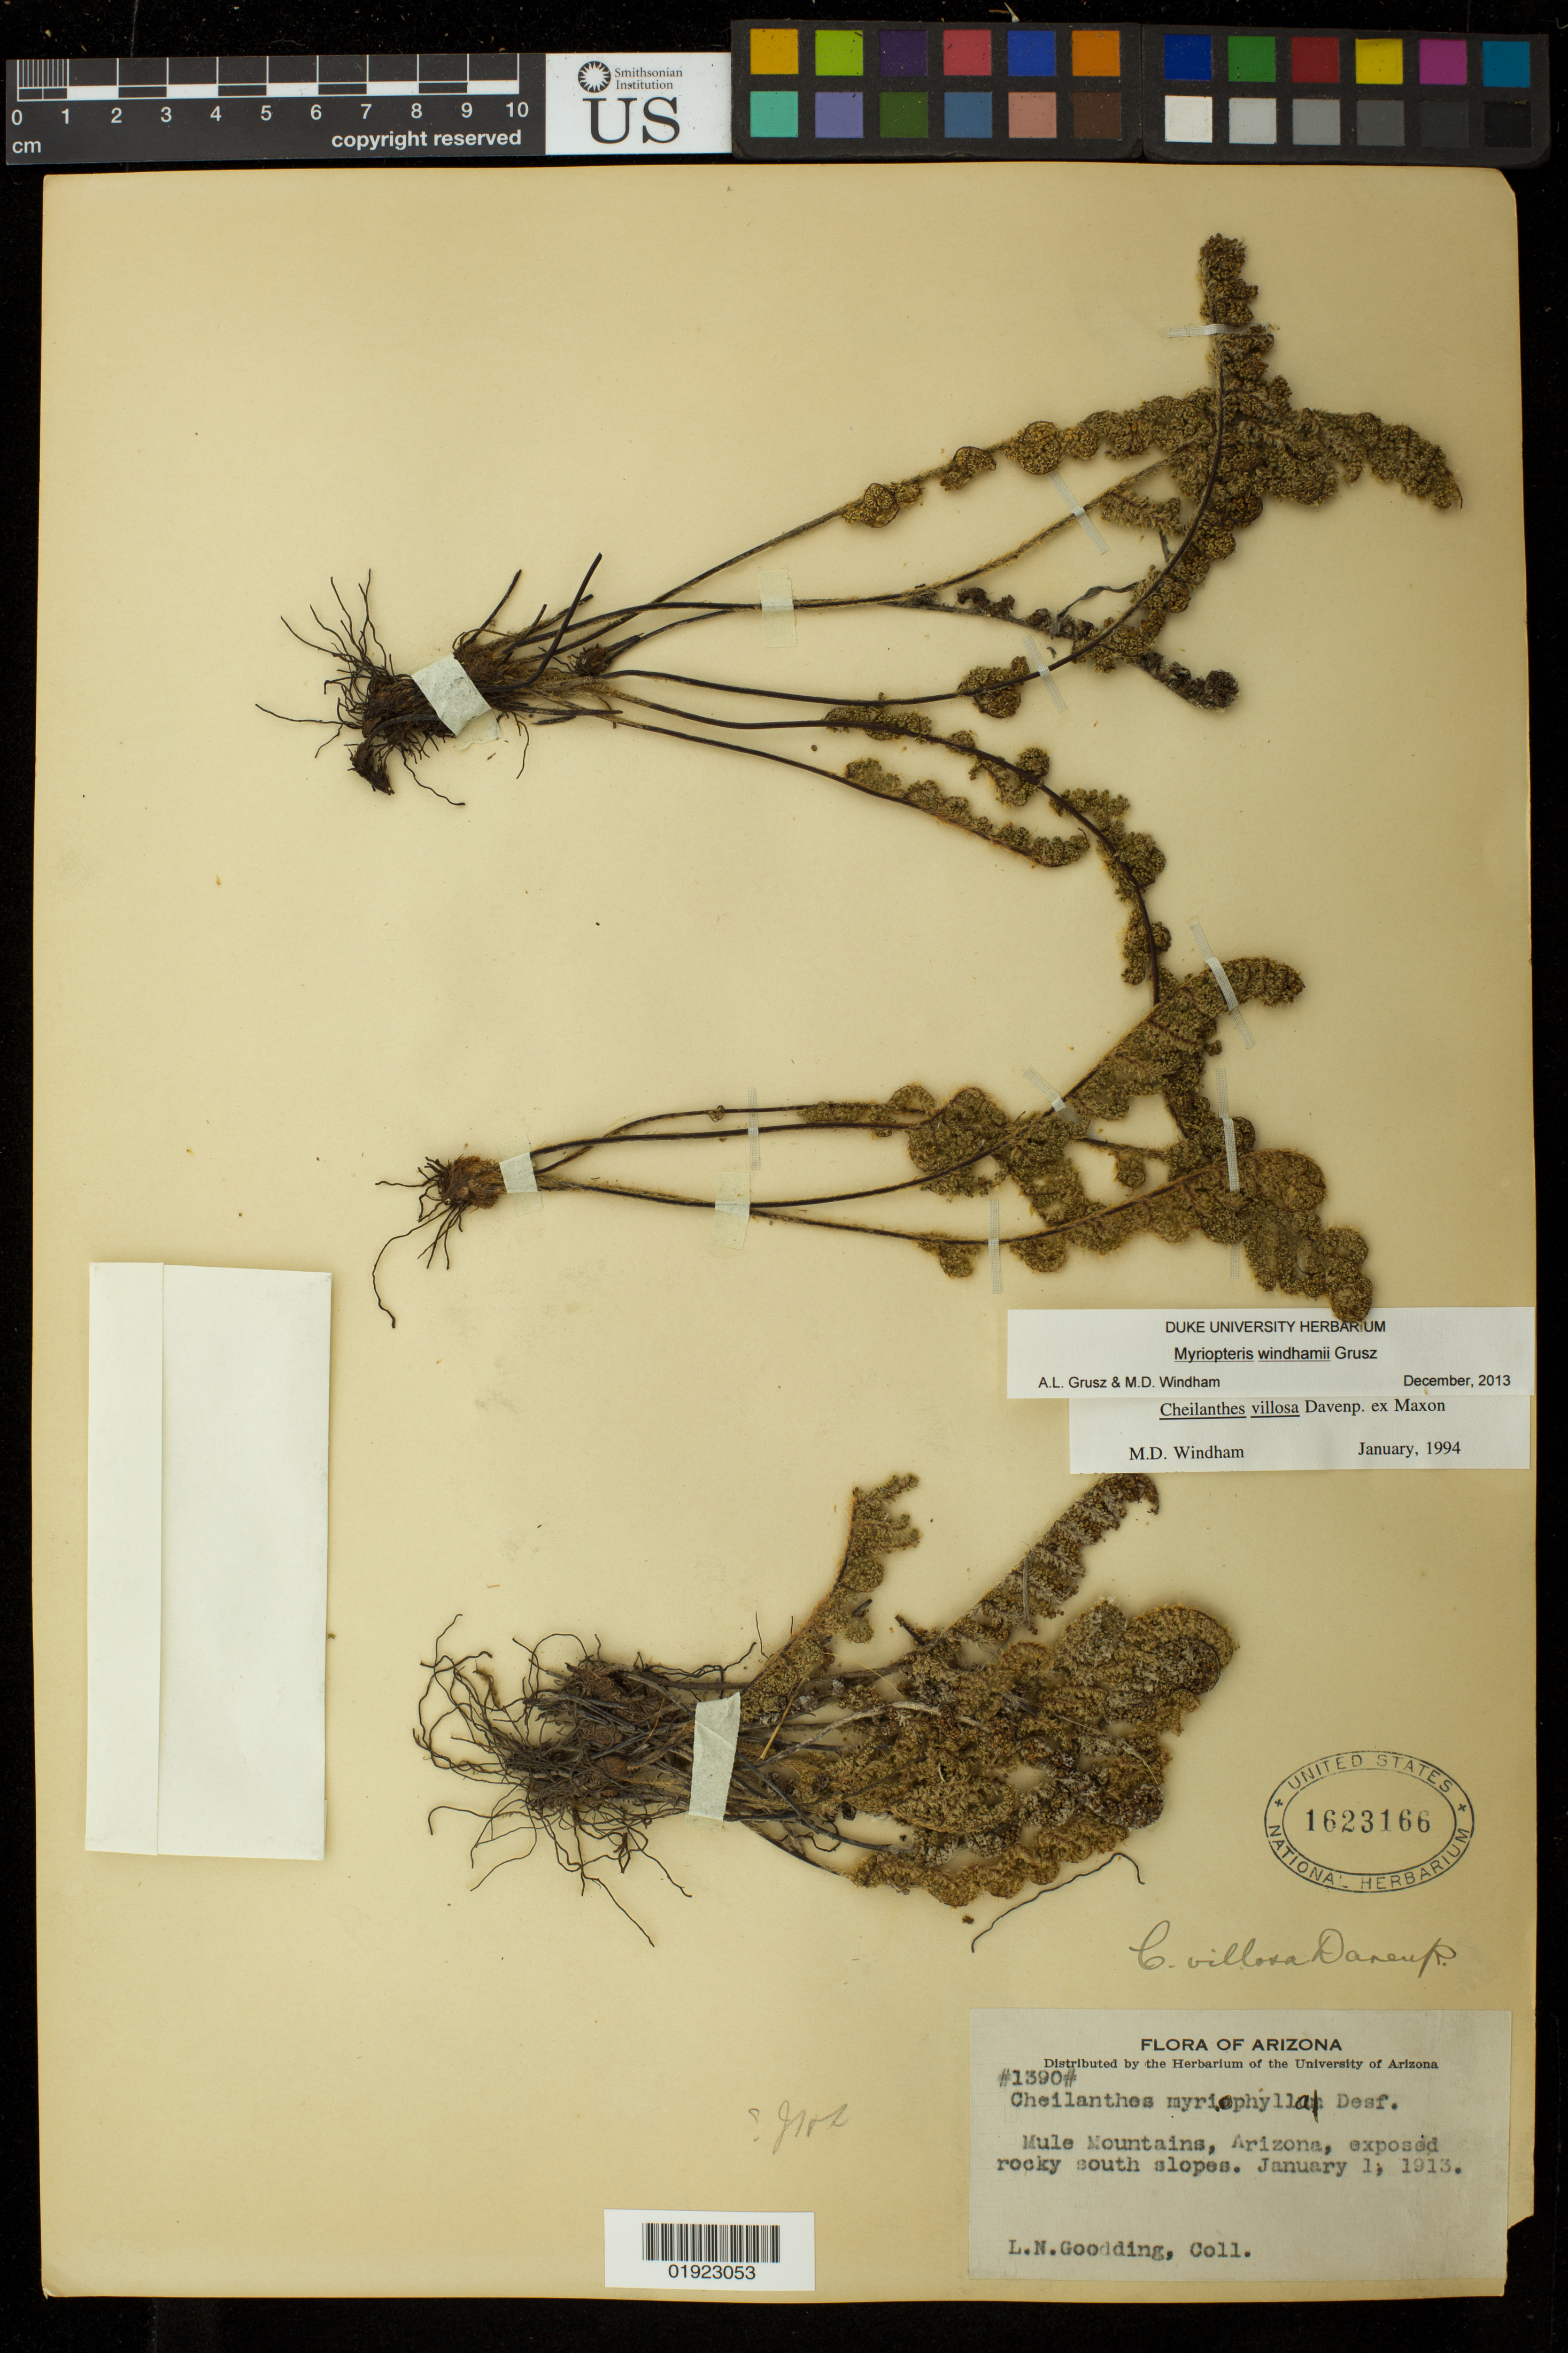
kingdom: Plantae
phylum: Tracheophyta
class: Polypodiopsida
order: Polypodiales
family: Pteridaceae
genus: Myriopteris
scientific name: Myriopteris windhamii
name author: Grusz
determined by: Grusz, A. L.; Windham, M. D.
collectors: L. N. Goodding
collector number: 1390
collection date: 1913-01-01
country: United States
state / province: Arizona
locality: Mule Mountains.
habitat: Exposed rocky south slopes.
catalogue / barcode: US 1623166